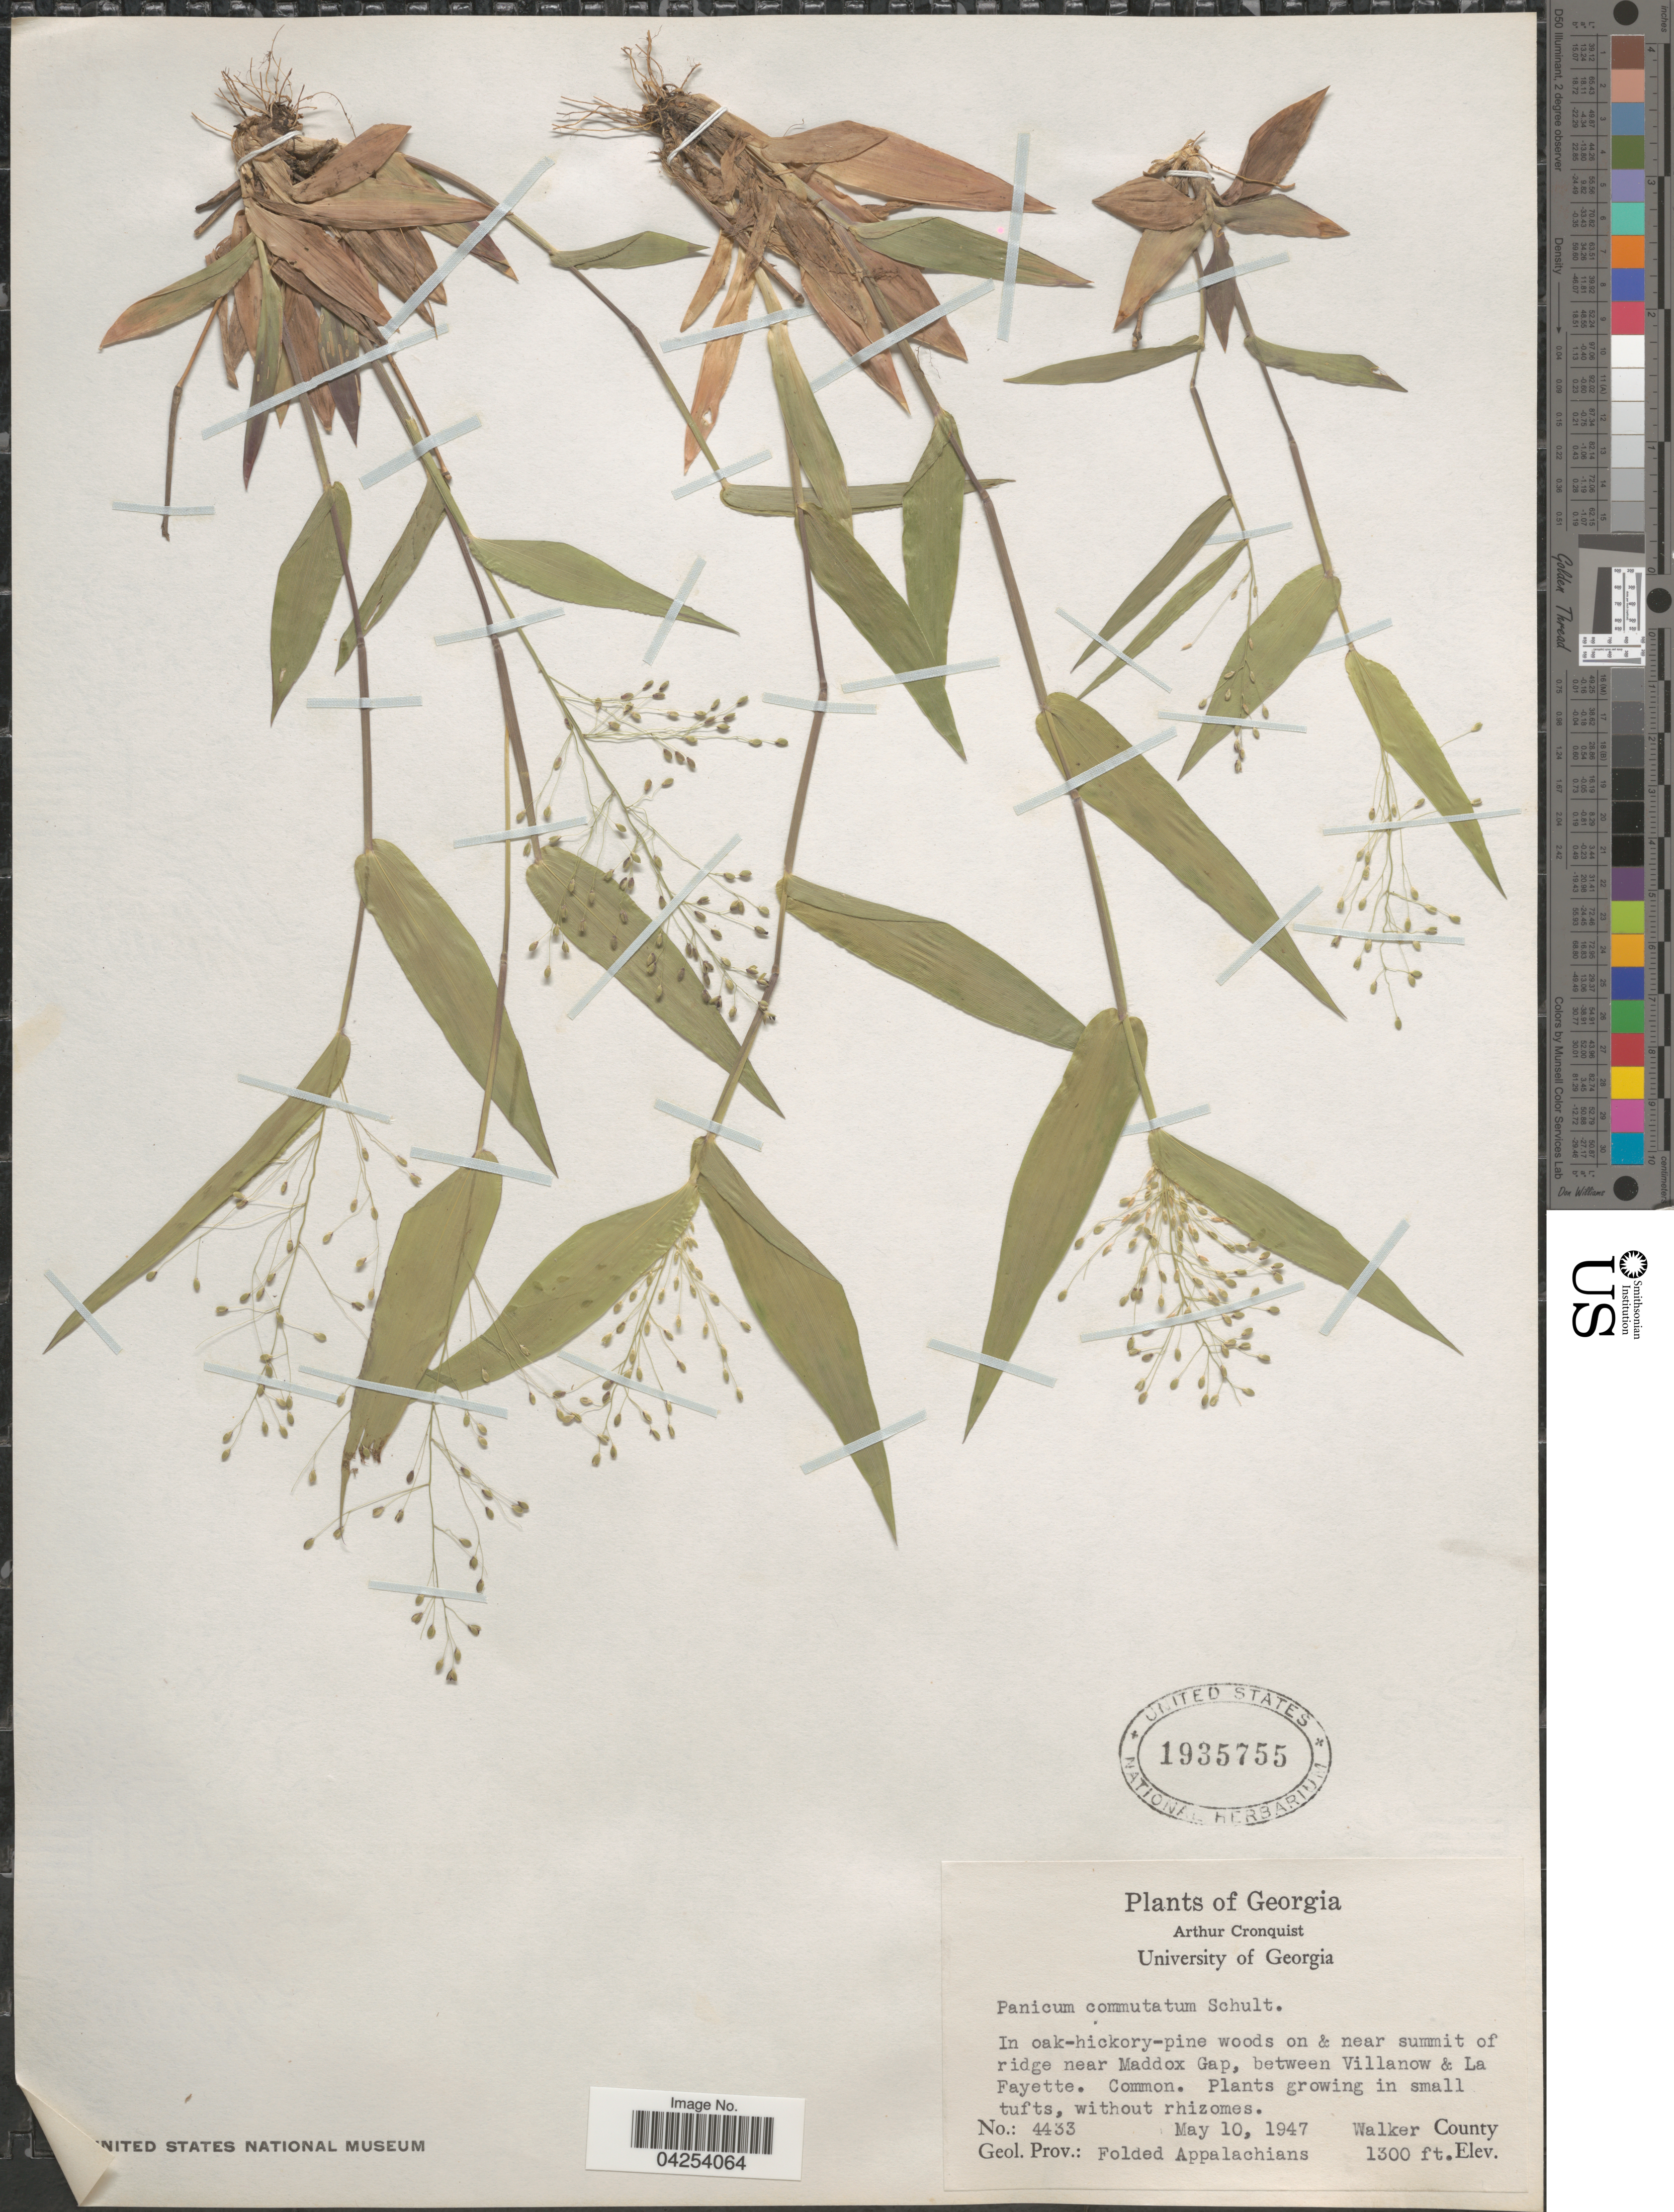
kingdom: Plantae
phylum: Tracheophyta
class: Liliopsida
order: Poales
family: Poaceae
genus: Dichanthelium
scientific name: Dichanthelium commutatum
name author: (Schult.) Gould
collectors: A. J. Cronquist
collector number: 4433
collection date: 1947-05-10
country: United States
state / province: Georgia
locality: In oak-hickory-pine woods on & near summit of ridge near Maddox Gap, between Villanow & La Fayette. Common. Walker County. Geol. Prov.: Folded Appalachians.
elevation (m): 396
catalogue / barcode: US 1935755